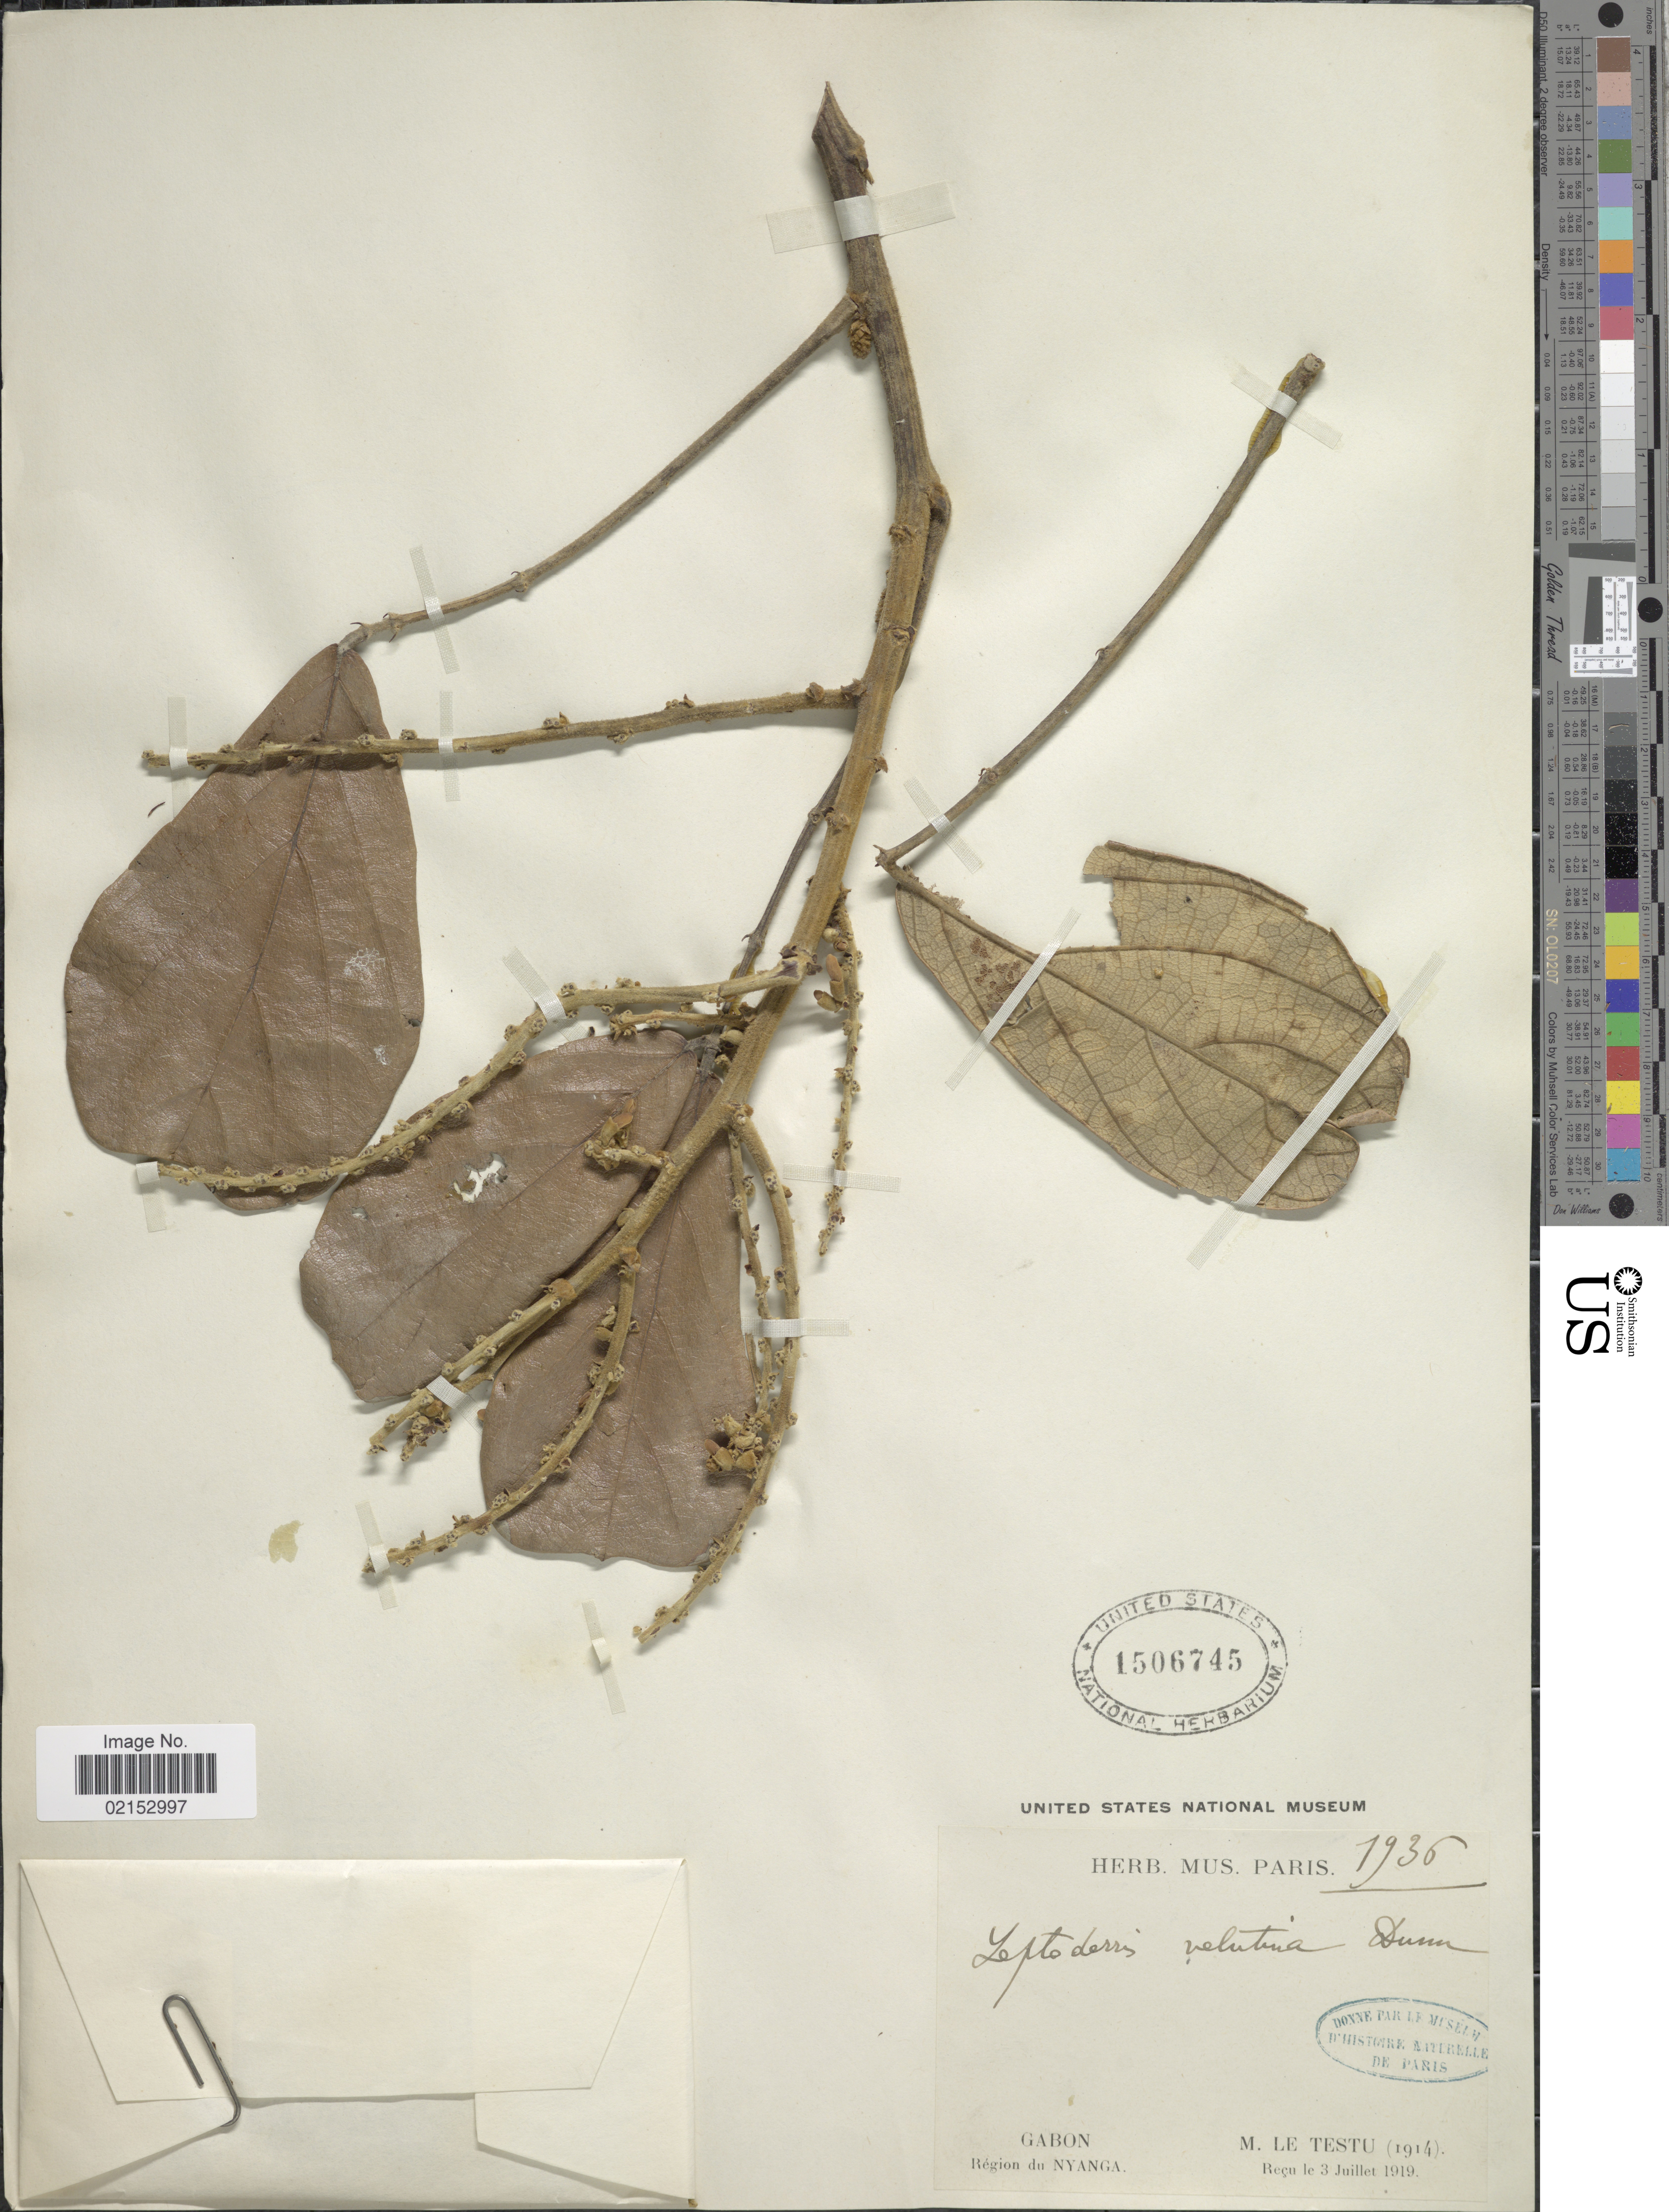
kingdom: Plantae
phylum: Tracheophyta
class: Magnoliopsida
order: Fabales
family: Fabaceae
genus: Leptoderris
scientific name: Leptoderris velutina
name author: Dunn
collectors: M. Le Testu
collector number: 1936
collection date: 1914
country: Gabon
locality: Région du Nyanga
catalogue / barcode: US 1506745